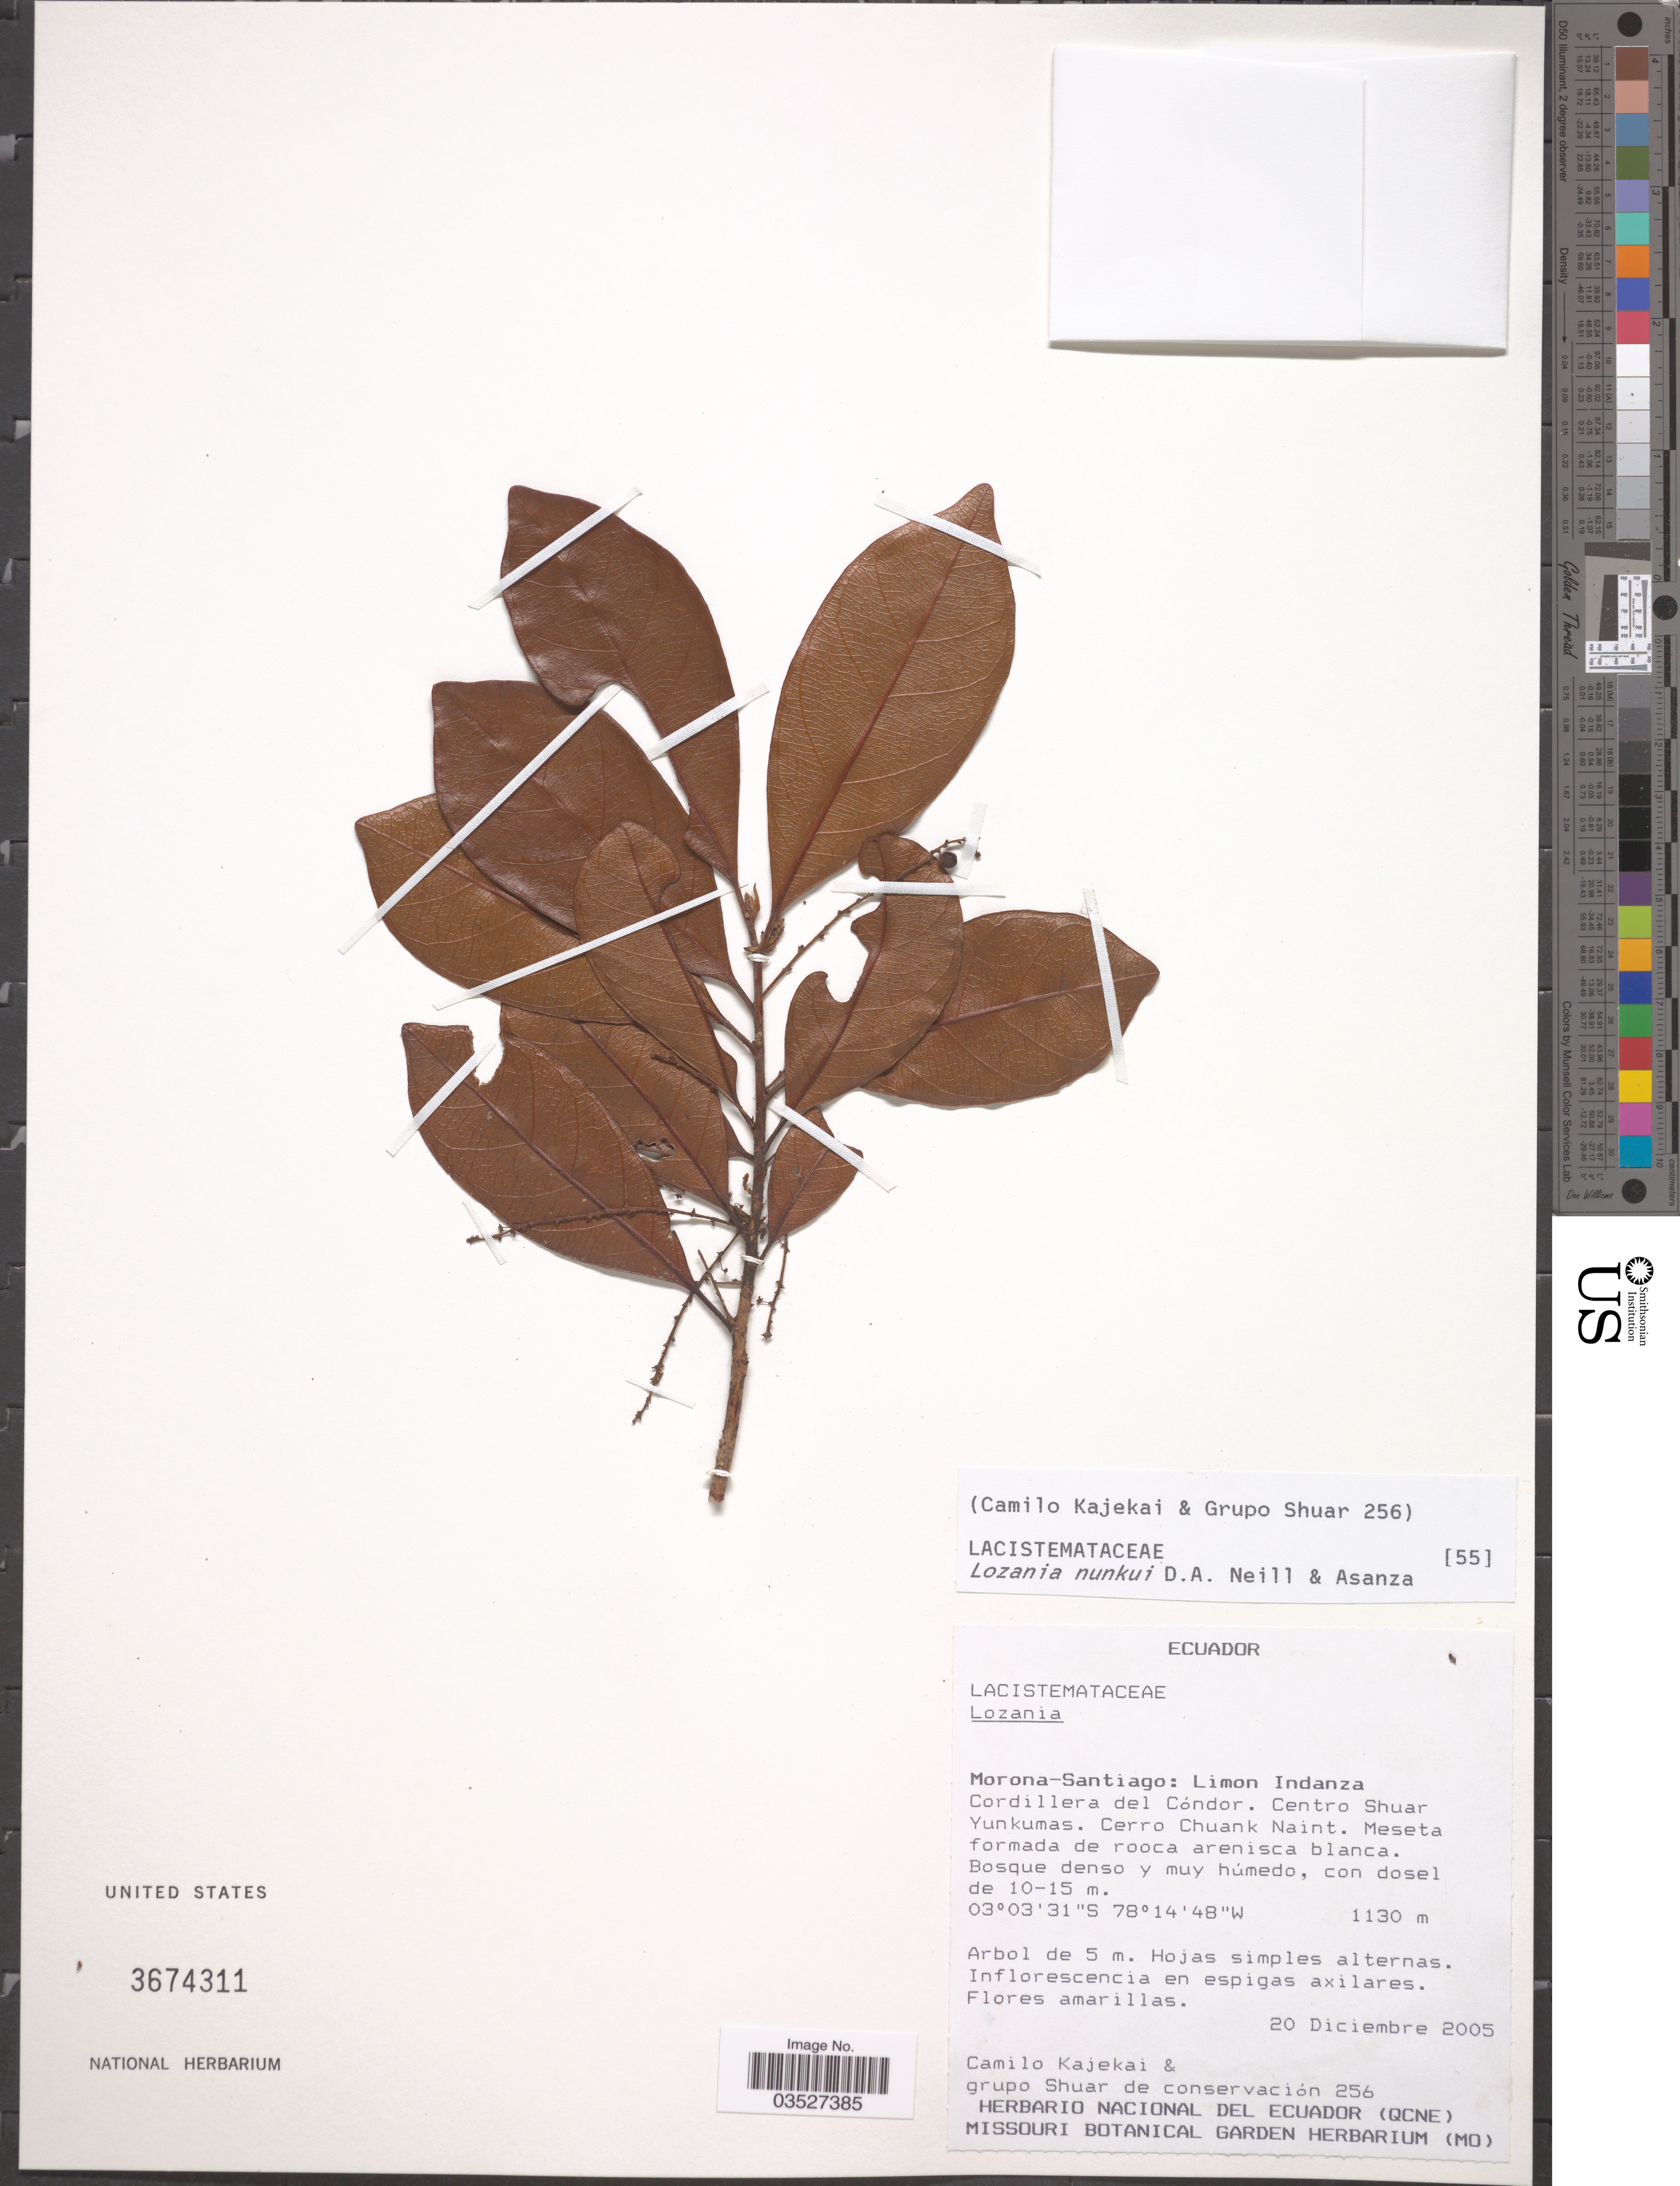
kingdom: Plantae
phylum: Tracheophyta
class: Magnoliopsida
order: Malpighiales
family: Lacistemataceae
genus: Lozania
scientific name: Lozania nunkui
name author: D.A. Neill & Asanza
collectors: C. Kajekai & Grupo Shuar de conservación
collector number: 256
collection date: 2005-12-20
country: Ecuador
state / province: Morona-Santiago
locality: Limon Indanza. Cordillera del Cóndor. Centro Shuar Yunkumas. Cerro Chuank Naint.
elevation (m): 1130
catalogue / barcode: US 3674311